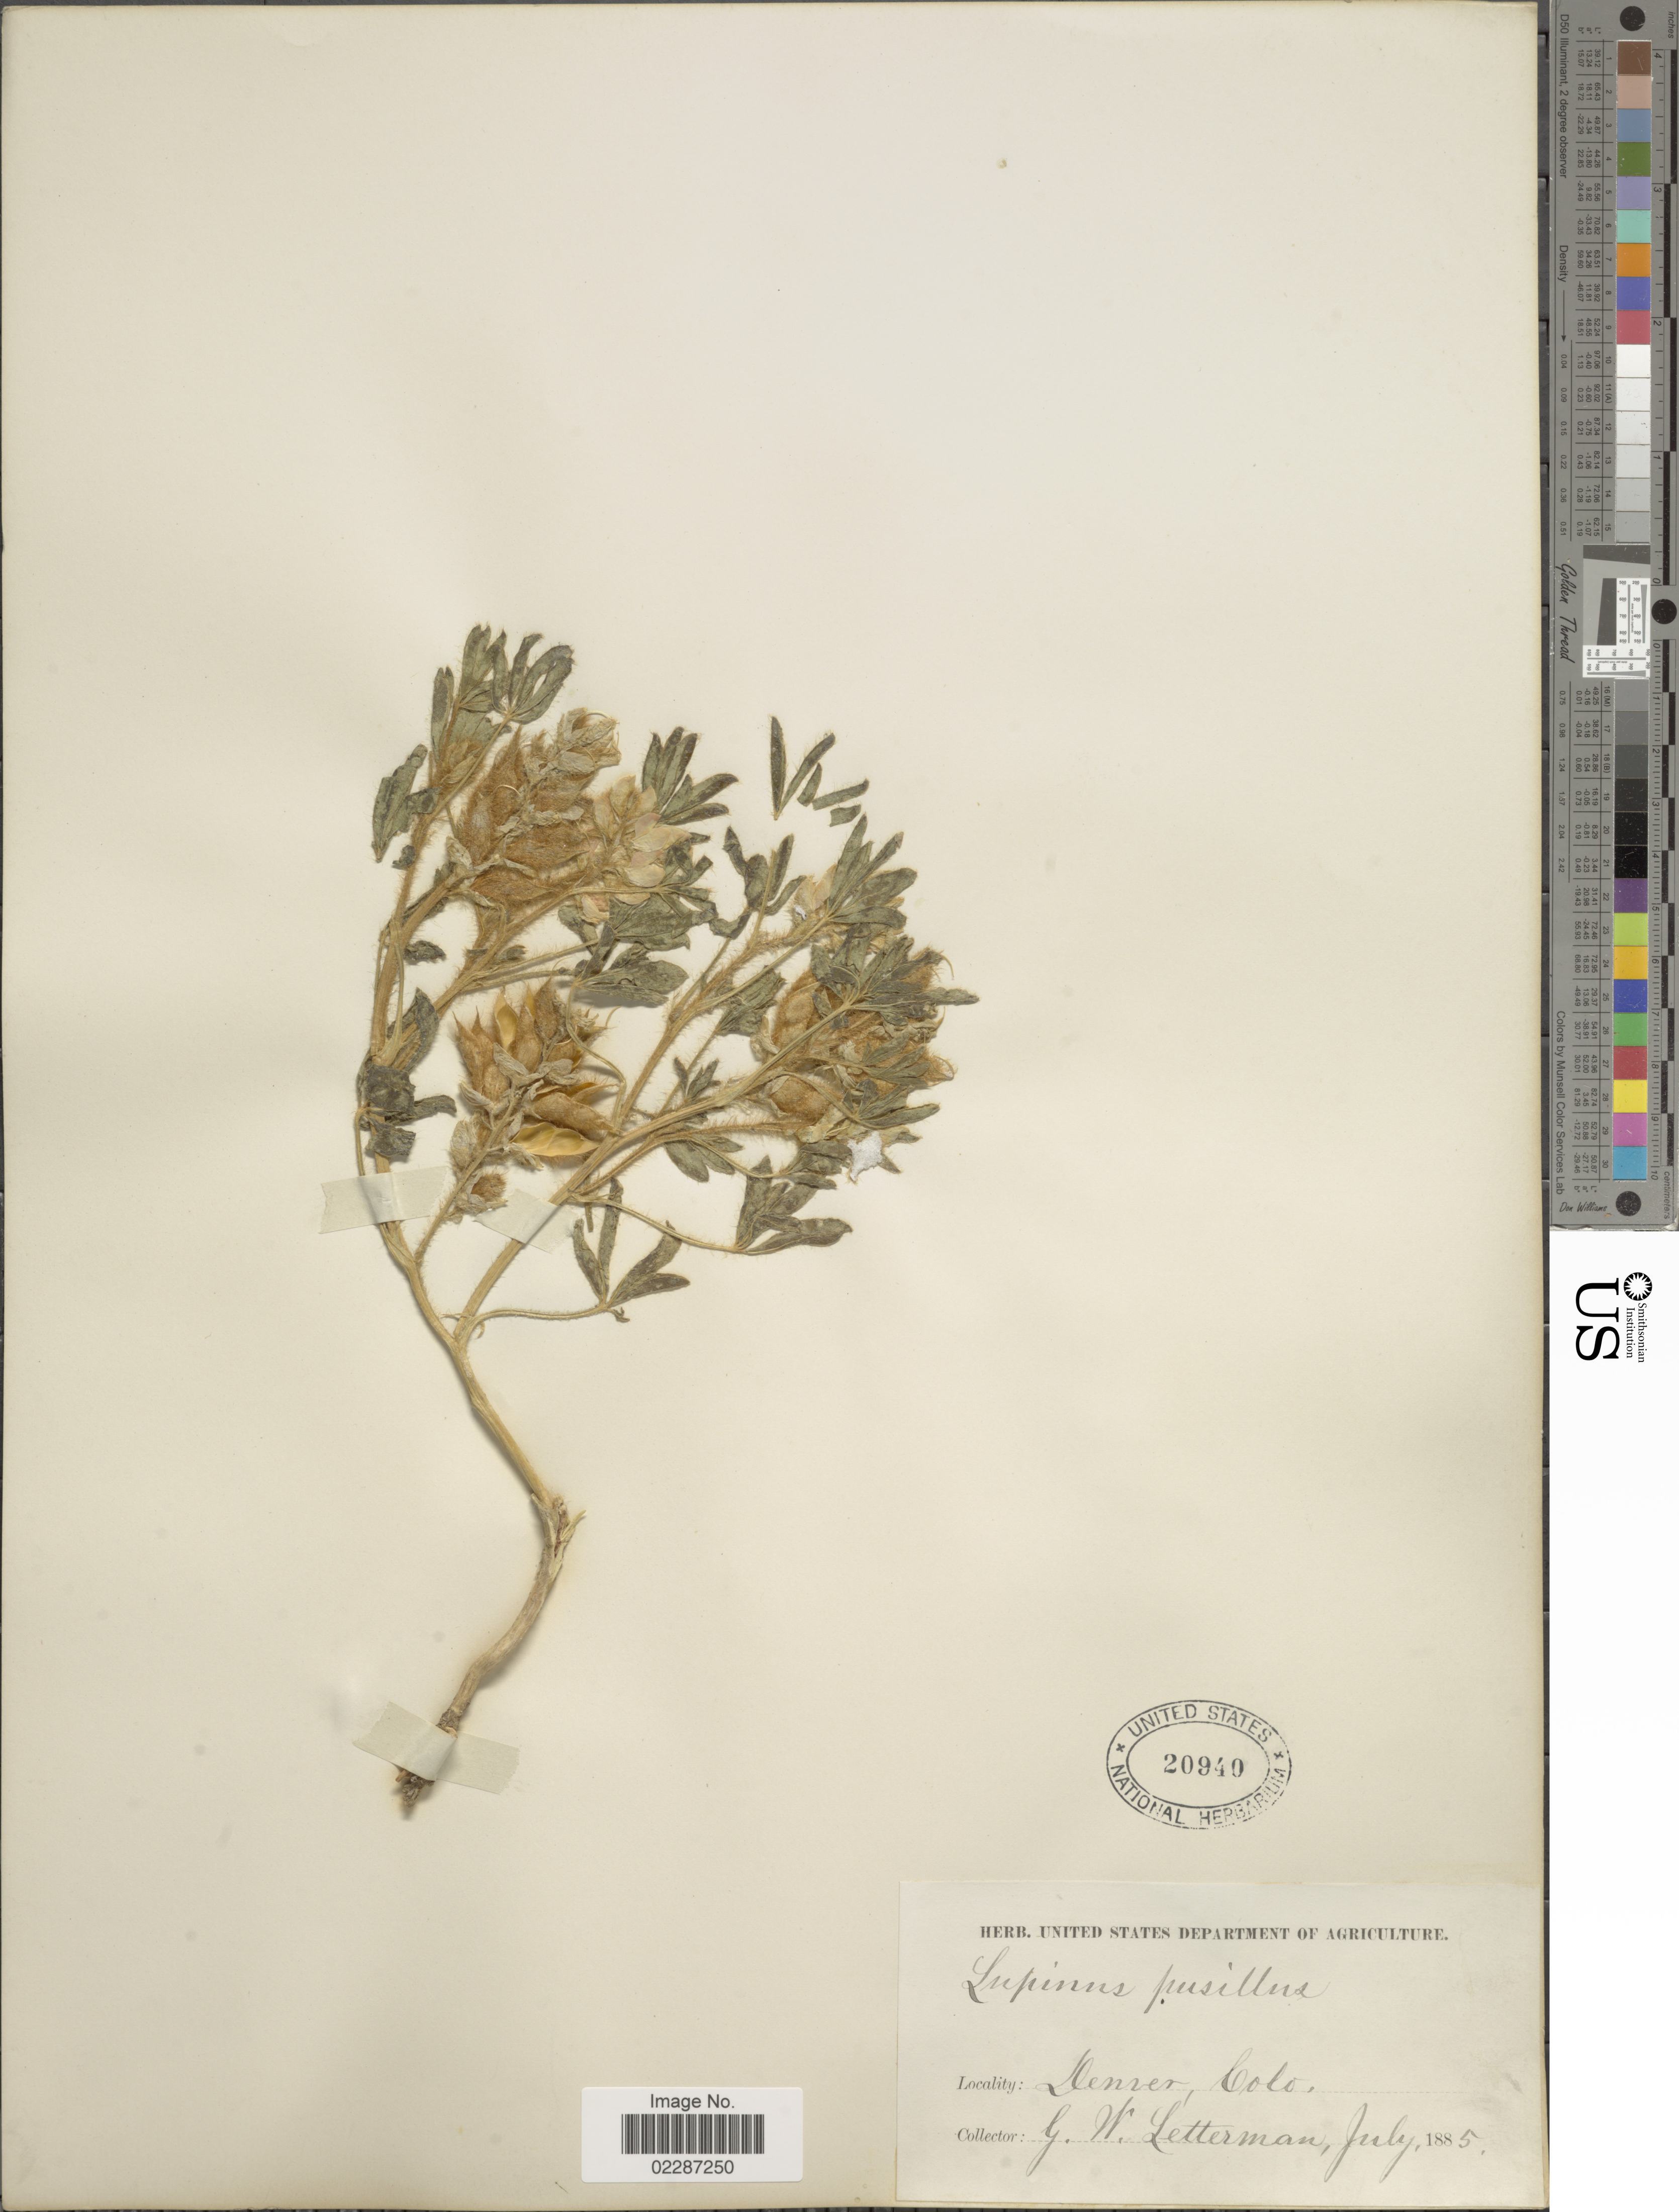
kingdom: Plantae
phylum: Tracheophyta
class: Magnoliopsida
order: Fabales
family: Fabaceae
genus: Lupinus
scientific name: Lupinus pusillus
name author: Pursh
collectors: G. W. Letterman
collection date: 1885-07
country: United States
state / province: Colorado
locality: Denver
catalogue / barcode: US 20940